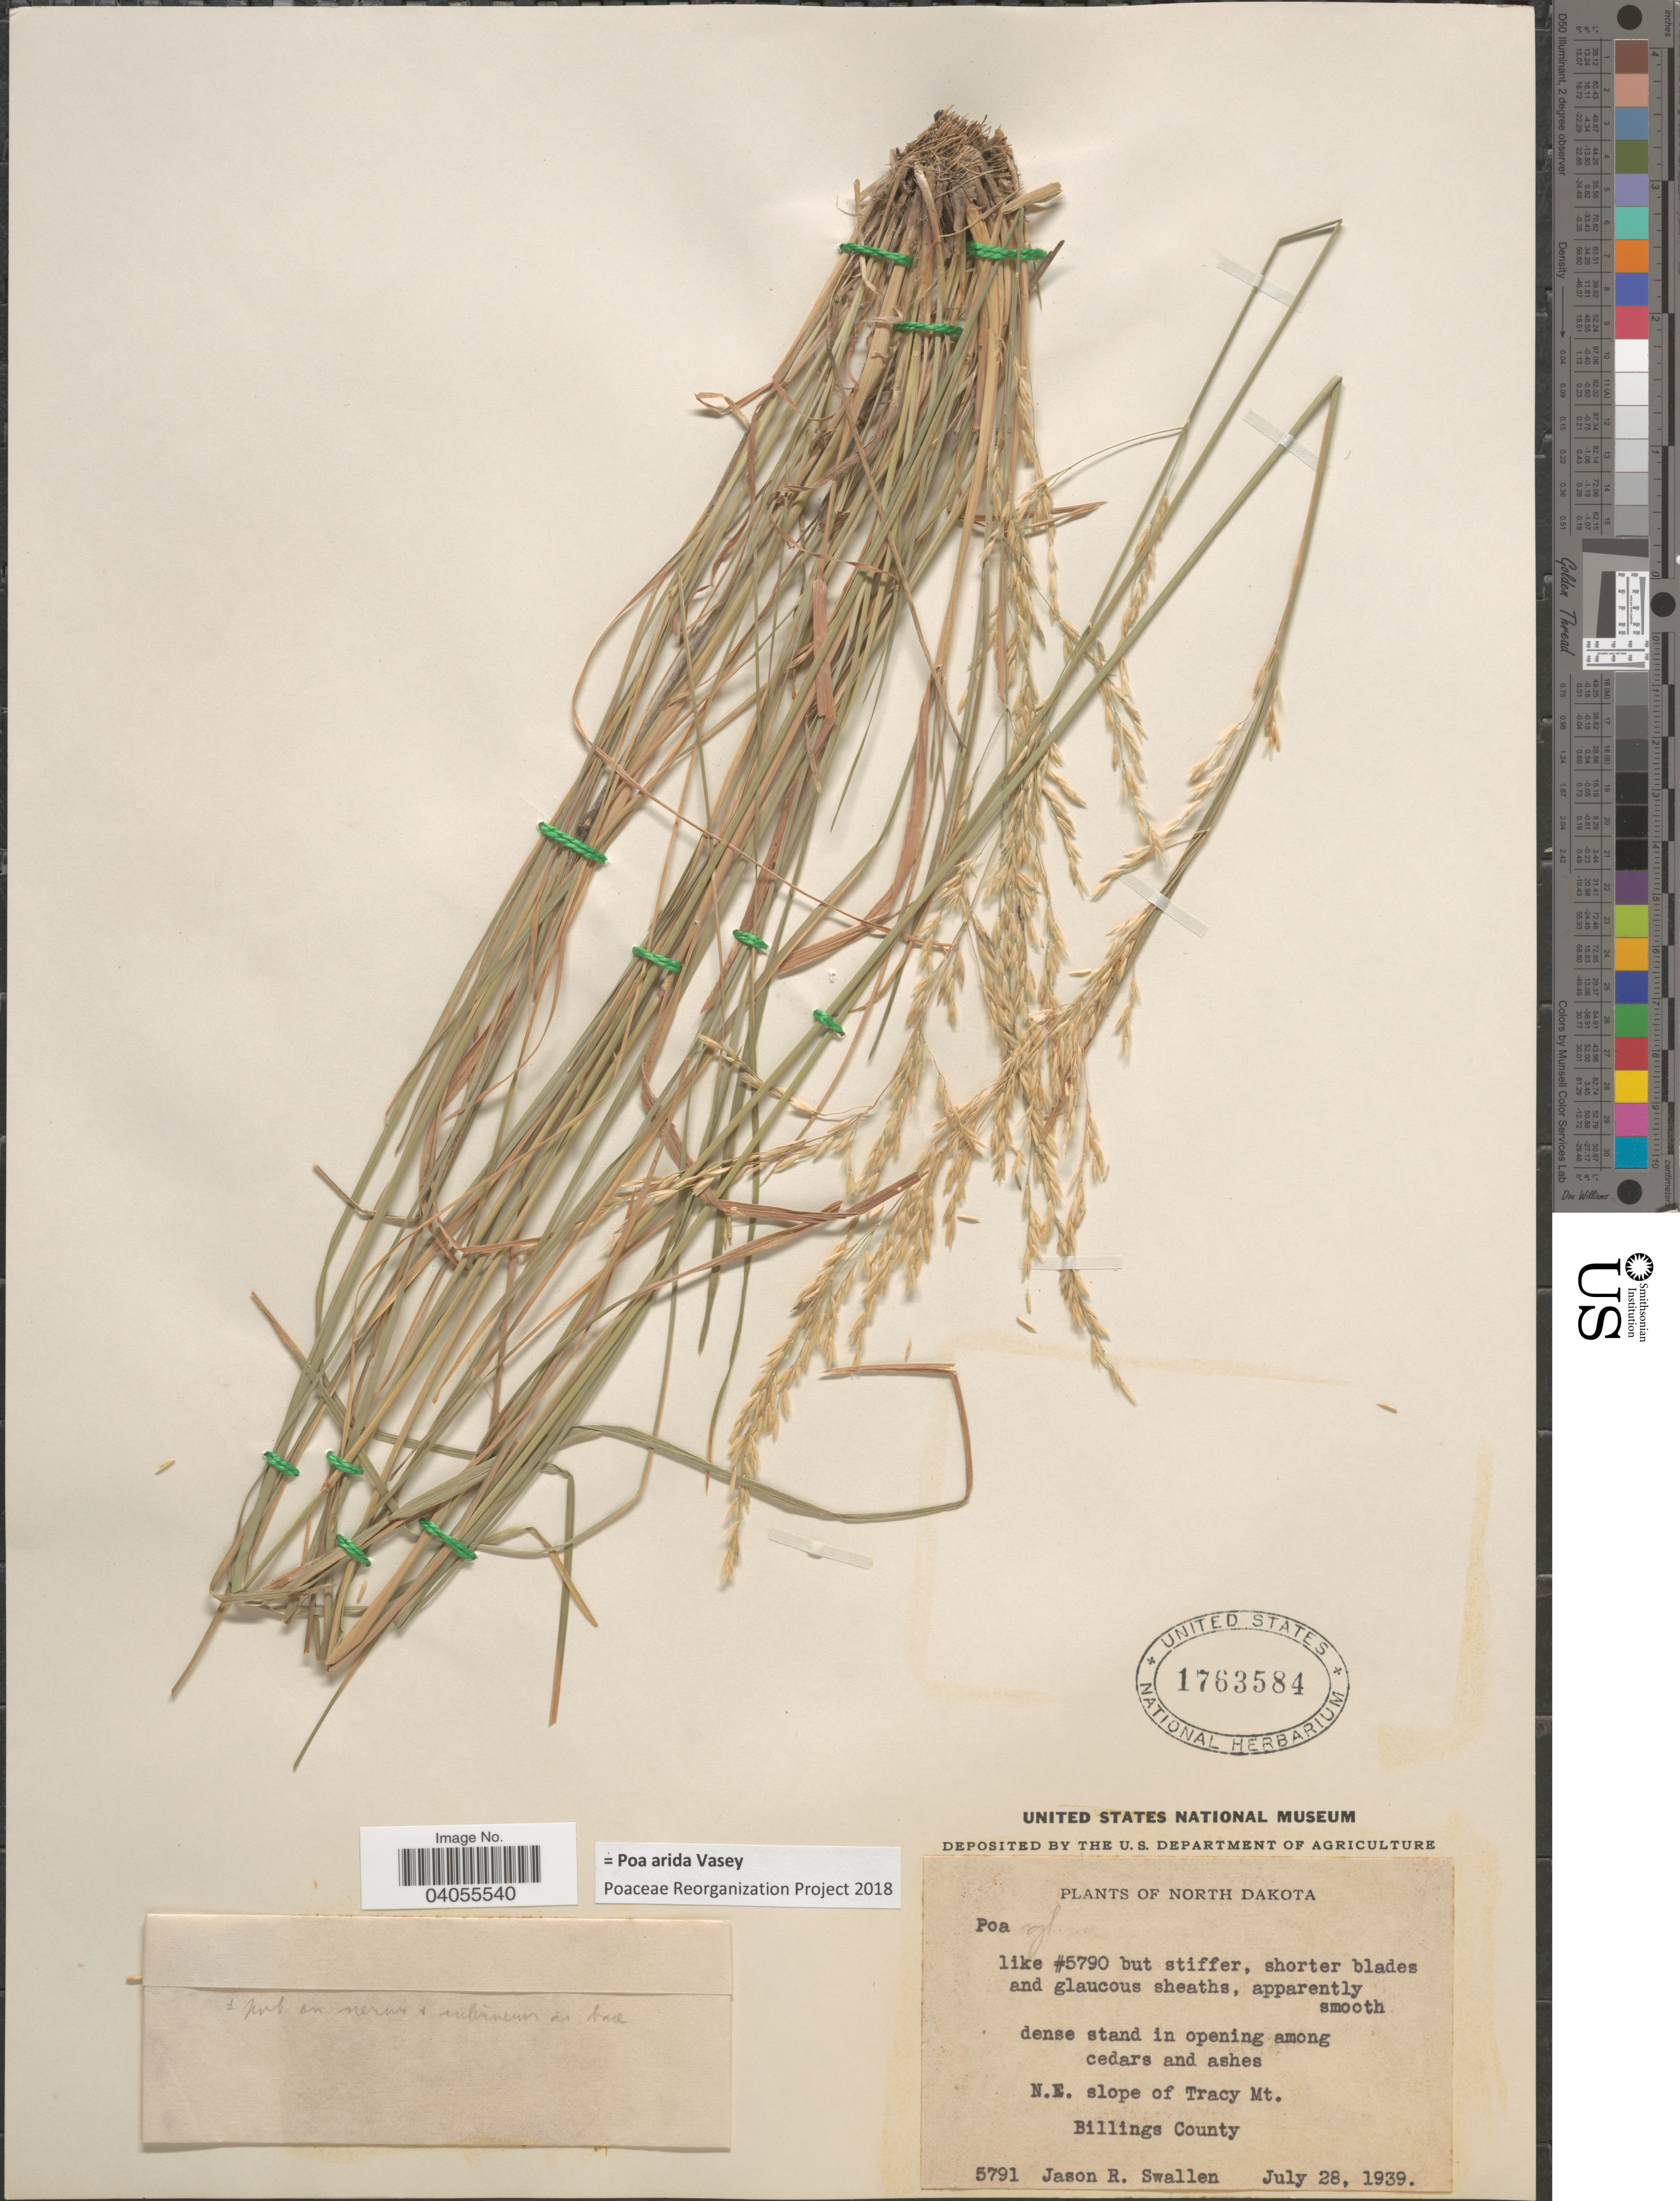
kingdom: Plantae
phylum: Tracheophyta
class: Liliopsida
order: Poales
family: Poaceae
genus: Poa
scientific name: Poa arida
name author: Vasey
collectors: J. R. Swallen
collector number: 5791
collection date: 1939-07-28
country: United States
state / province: North Dakota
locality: N.E. slope of Tracy Mt. Billings County.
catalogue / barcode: US 1763584